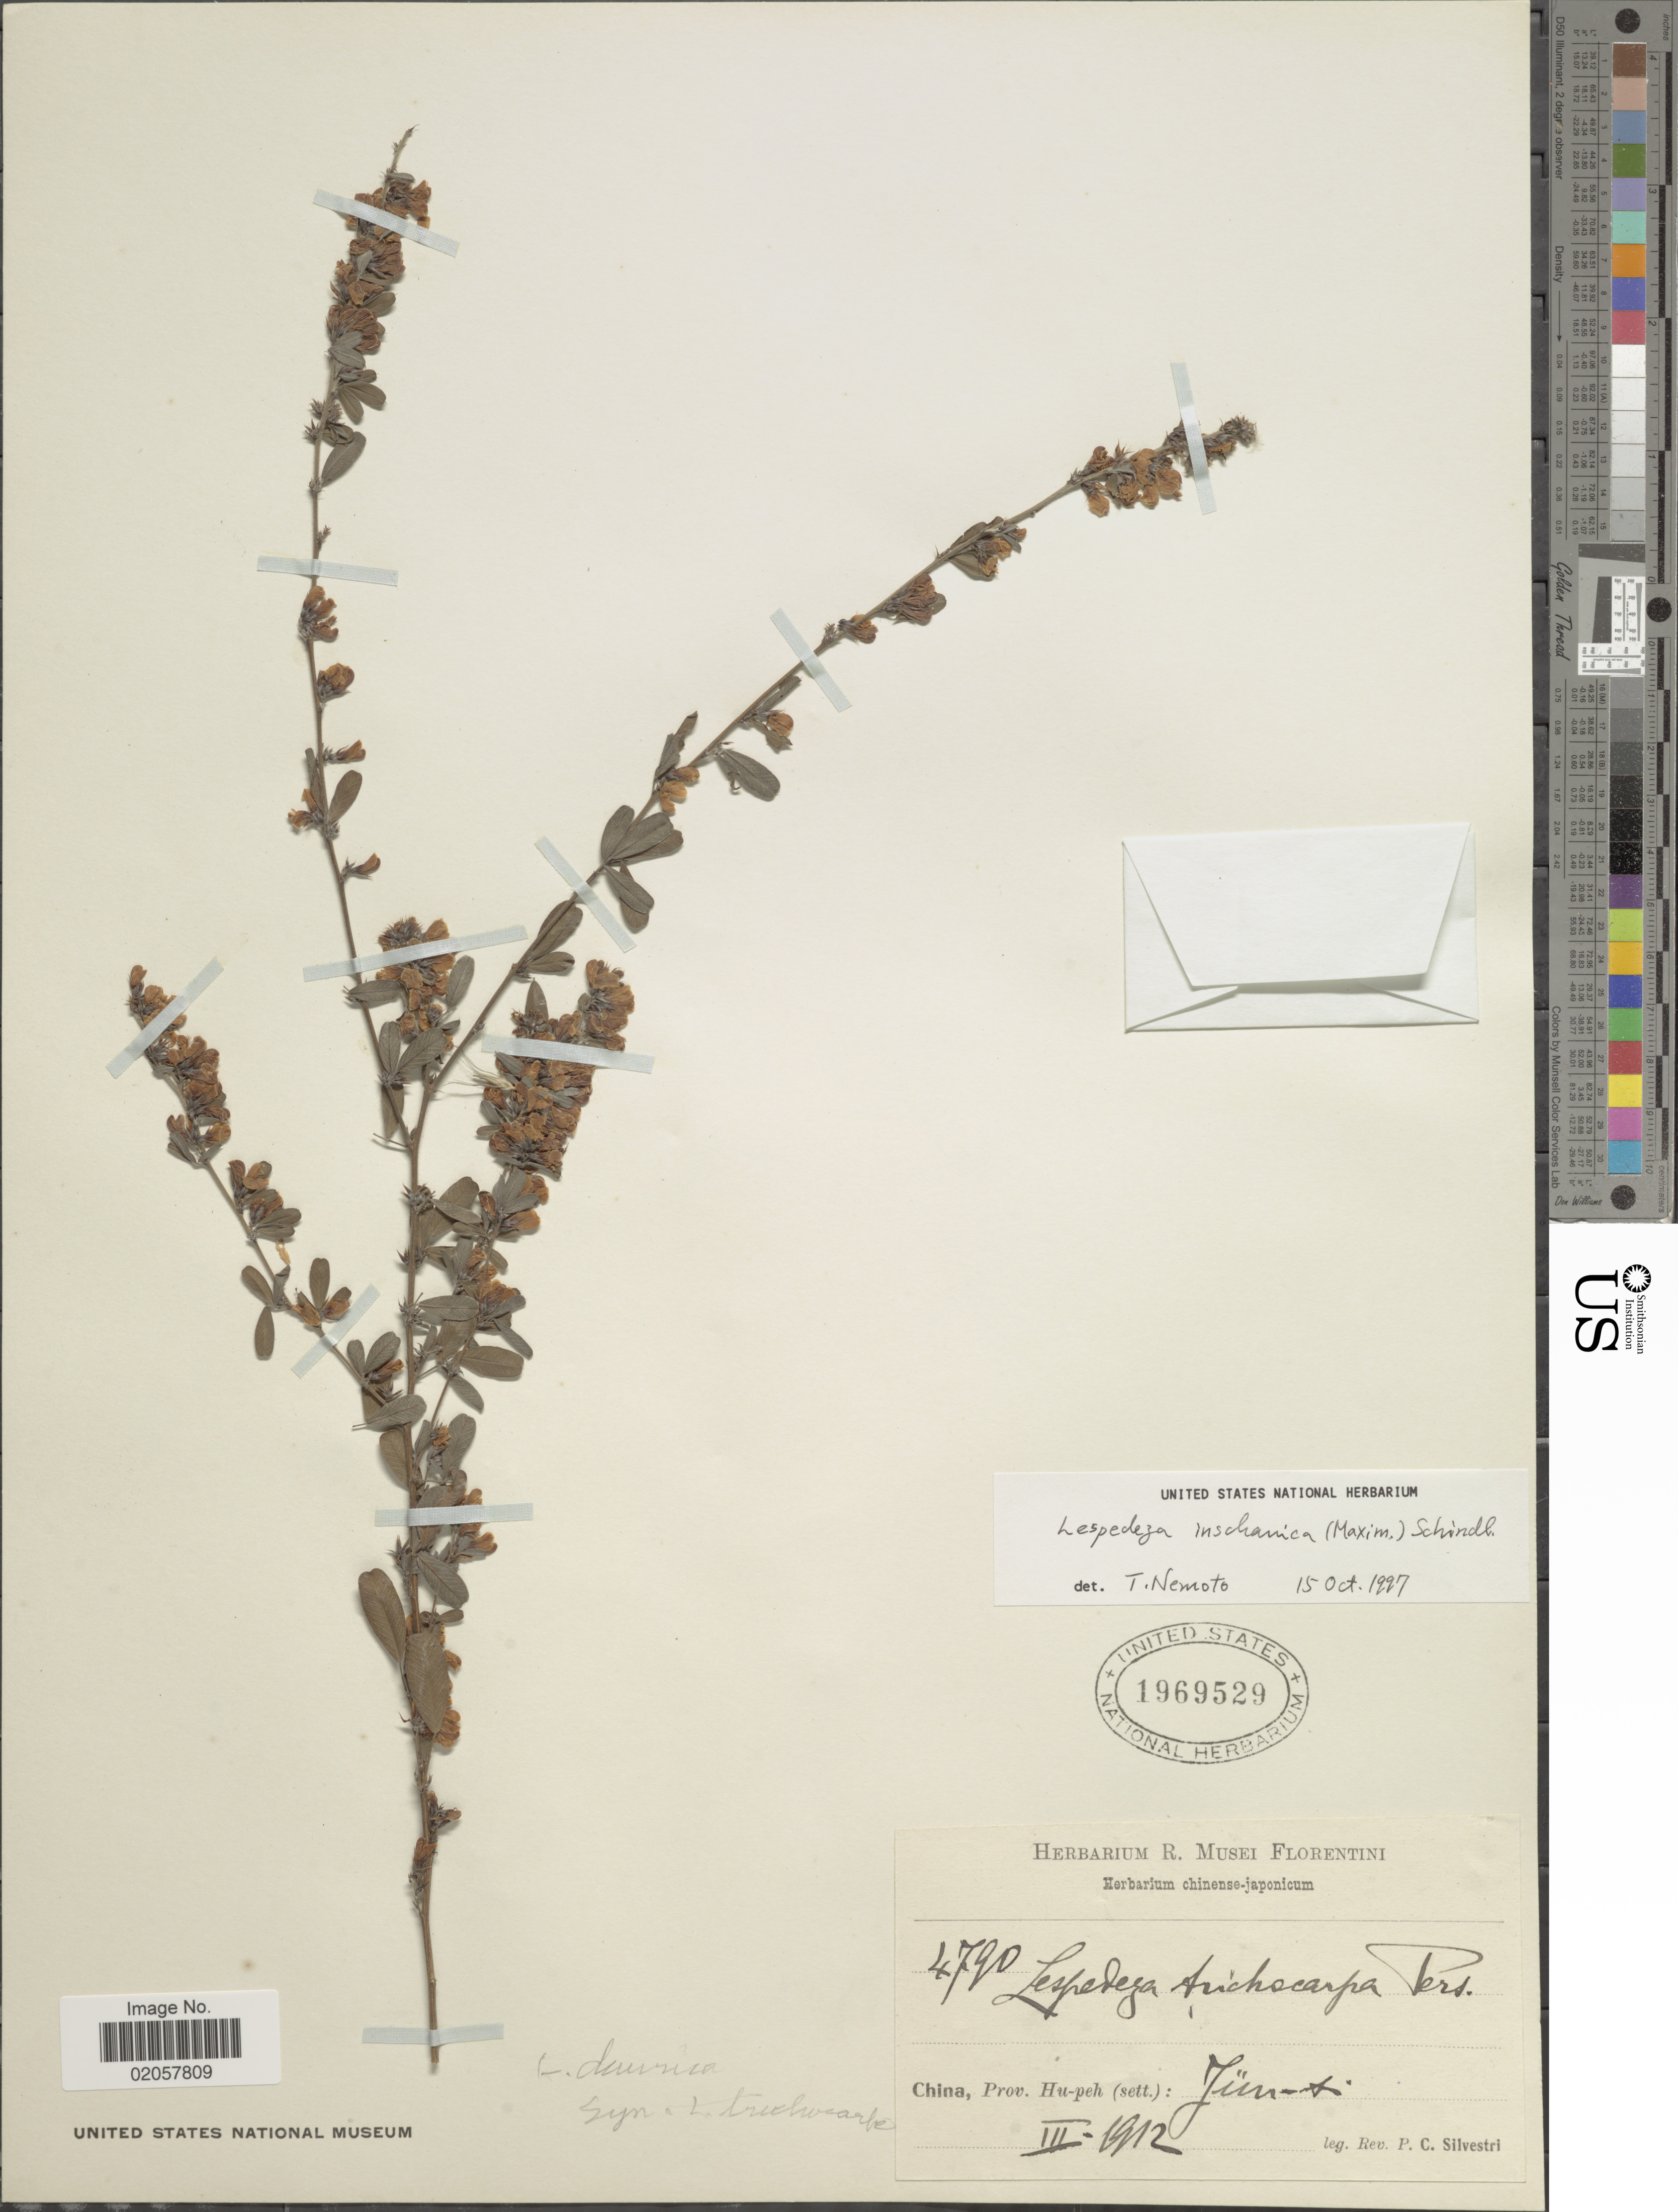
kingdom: Plantae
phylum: Tracheophyta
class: Magnoliopsida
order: Fabales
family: Fabaceae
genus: Lespedeza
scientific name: Lespedeza inschanica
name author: (Maxim.) Schindl.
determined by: Nemoto, T.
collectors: P. Silvestri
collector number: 4790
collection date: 1912-03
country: China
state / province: Hubei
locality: Hu-peh (sett.): Jun-t [interpreted]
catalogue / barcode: US 1969529